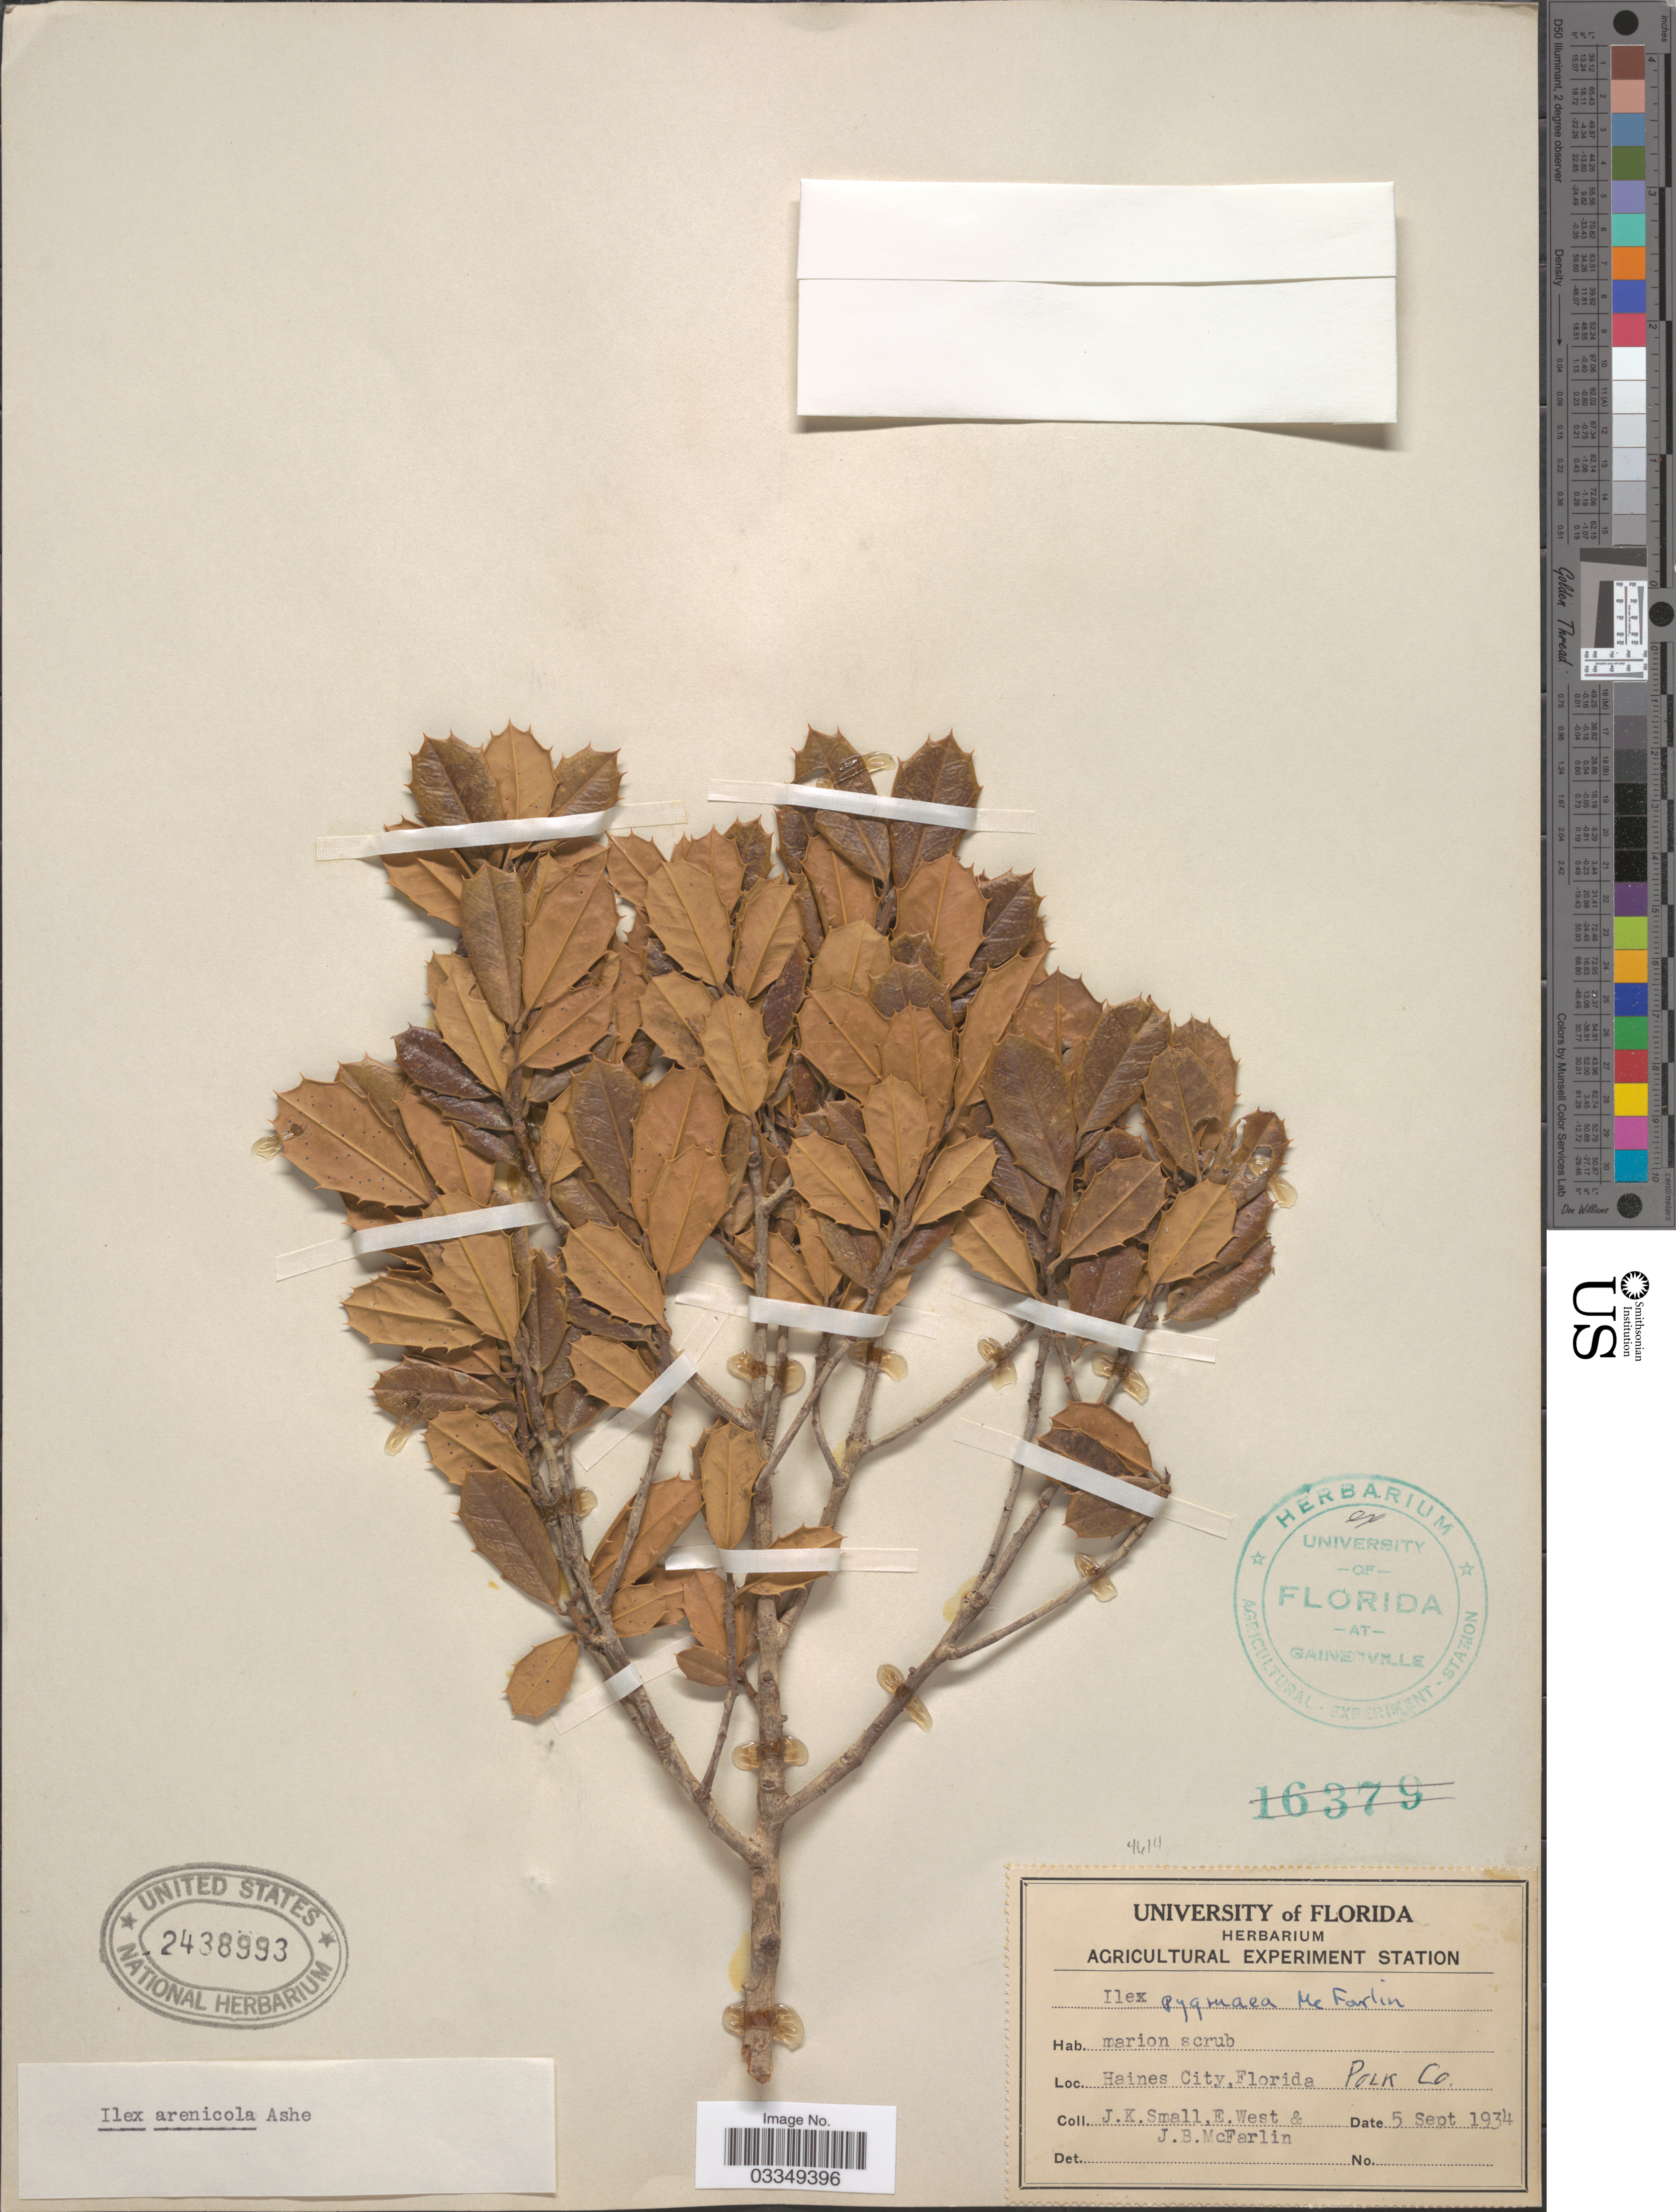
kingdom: Plantae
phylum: Tracheophyta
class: Magnoliopsida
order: Aquifoliales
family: Aquifoliaceae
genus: Ilex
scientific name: Ilex arenicola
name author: Ashe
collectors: J. K. Small, E. West & J. McFarlin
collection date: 1934-09-05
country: United States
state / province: Florida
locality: Haines City, Polk Co.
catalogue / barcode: US 2438993